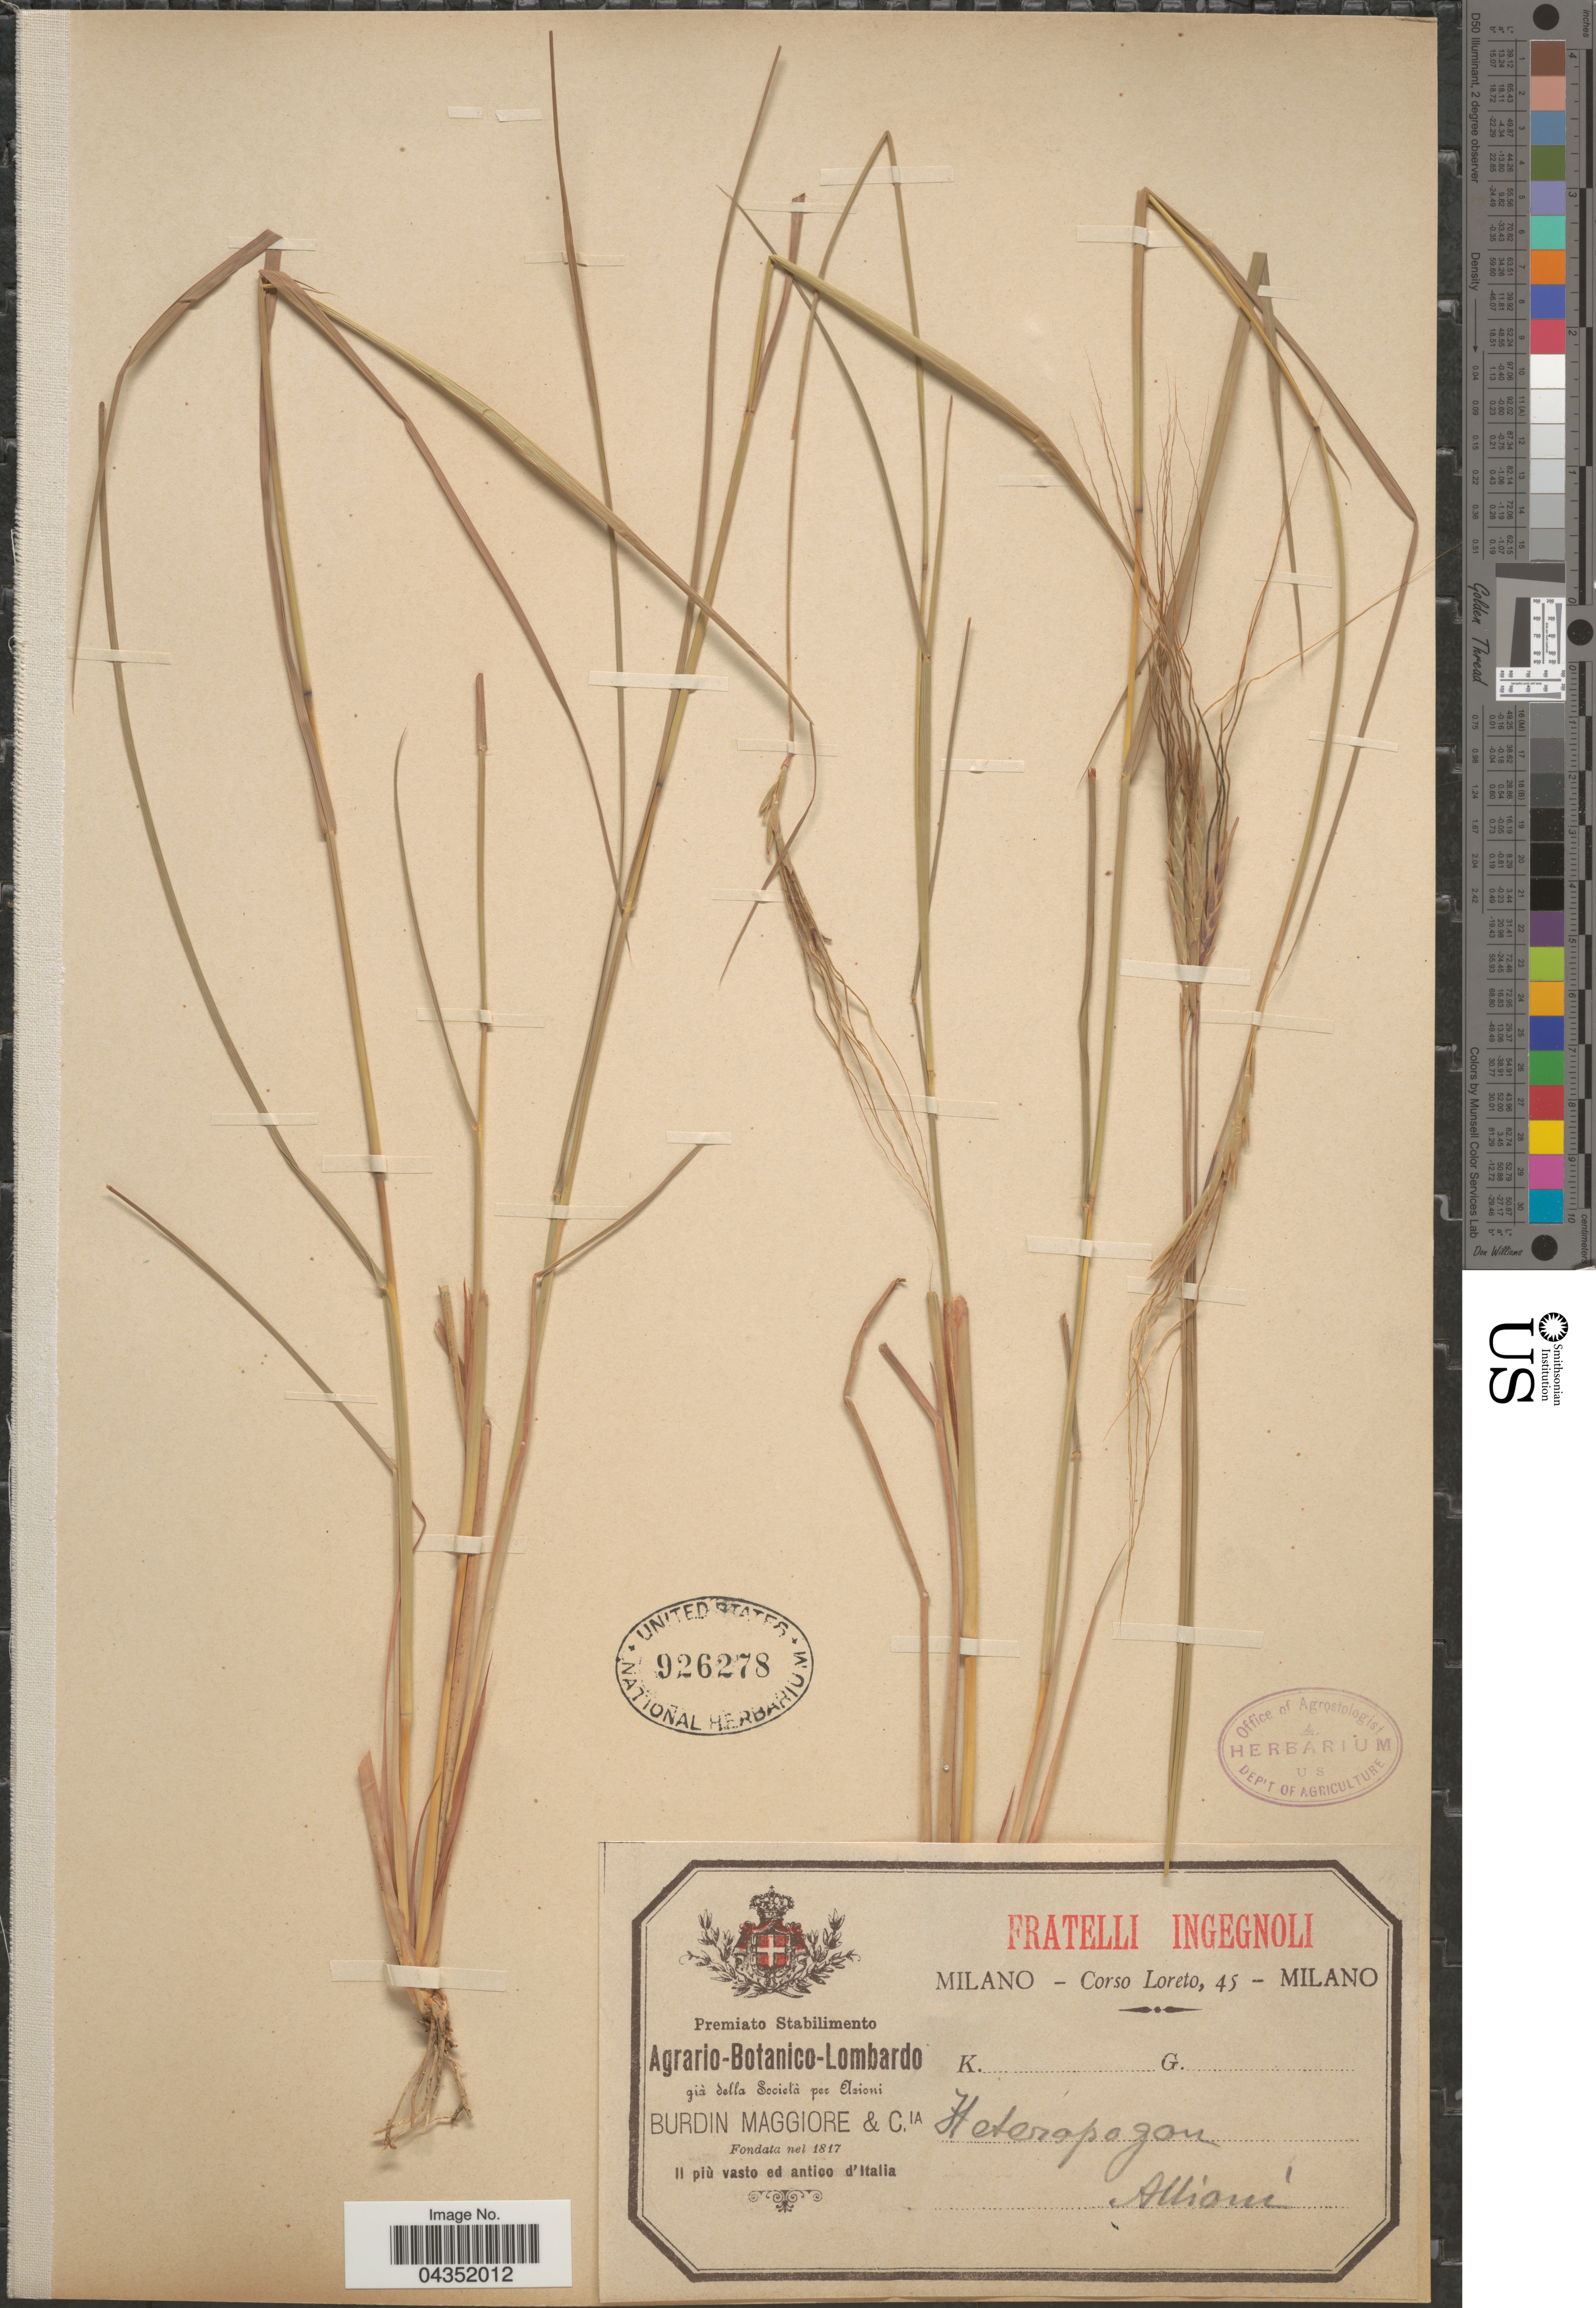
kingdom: Plantae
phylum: Tracheophyta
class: Liliopsida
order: Poales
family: Poaceae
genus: Heteropogon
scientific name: Heteropogon contortus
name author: (L.) P. Beauv. ex Roem. & Schult.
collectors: Loreto, C.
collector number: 45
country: Italy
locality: Il più vasto ed antico d'Italia.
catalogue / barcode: US 926278